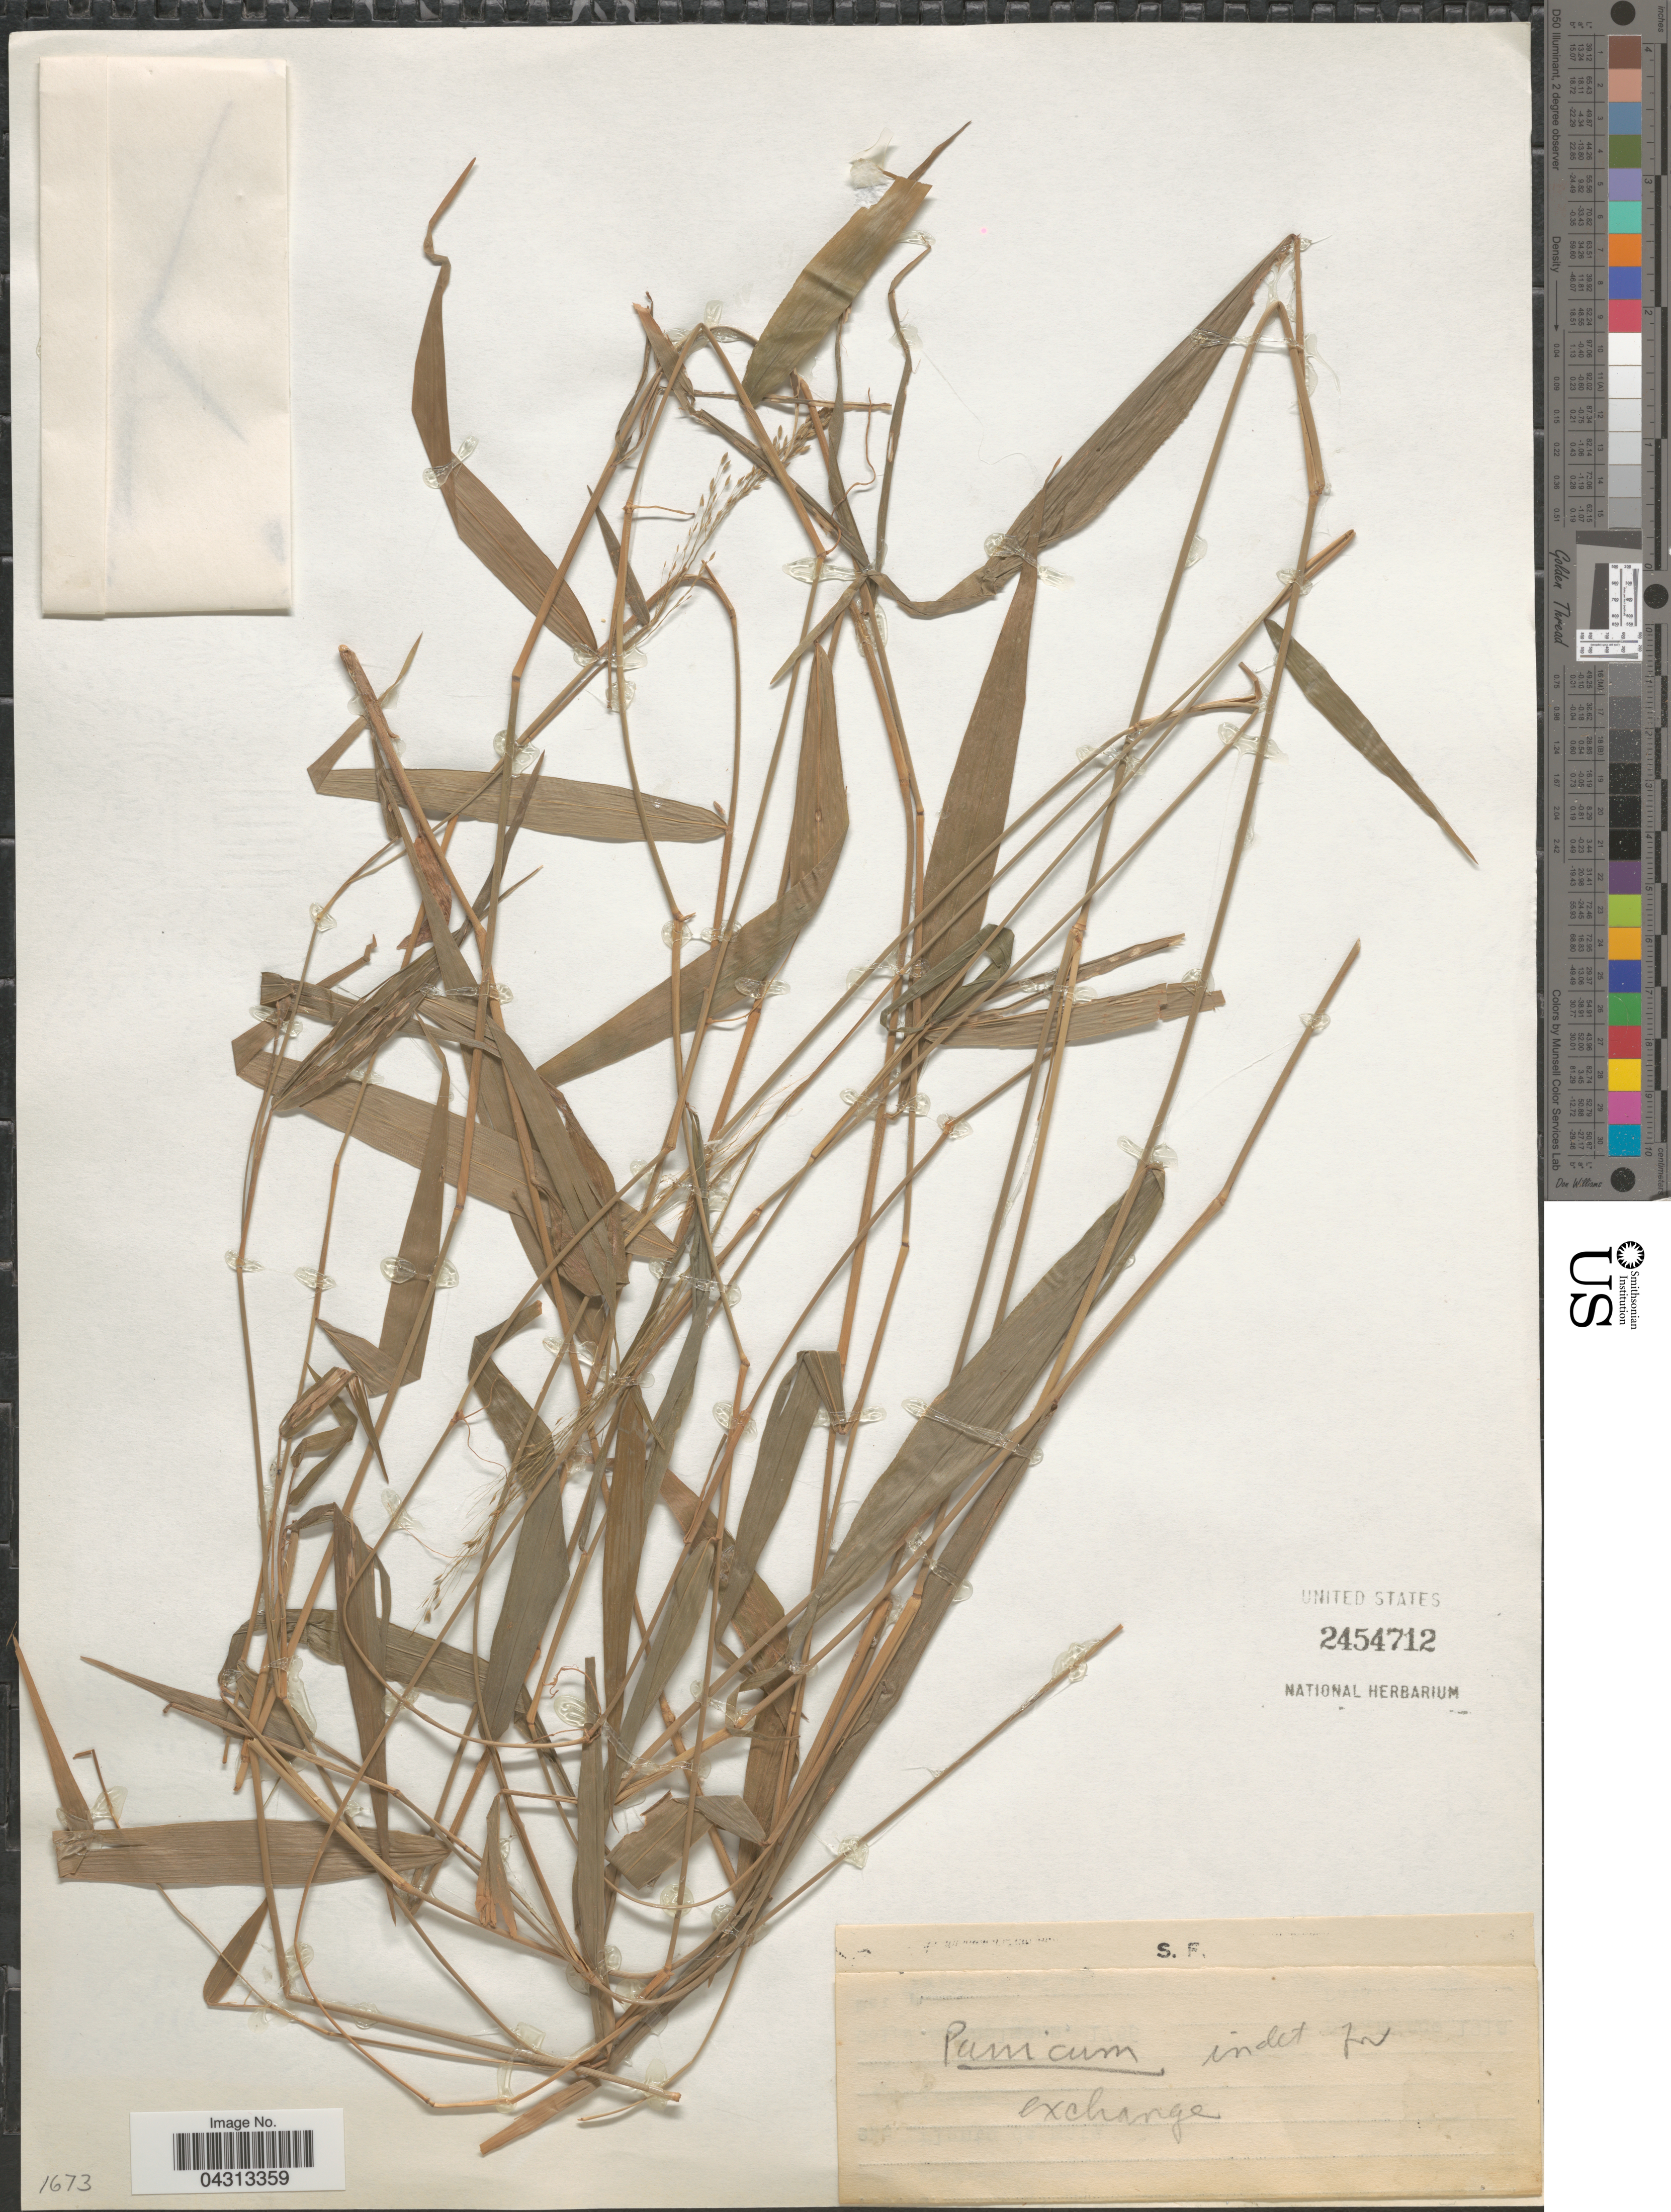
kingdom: Plantae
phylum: Tracheophyta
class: Liliopsida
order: Poales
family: Poaceae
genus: Panicum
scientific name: Panicum sp.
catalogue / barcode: US 2454712